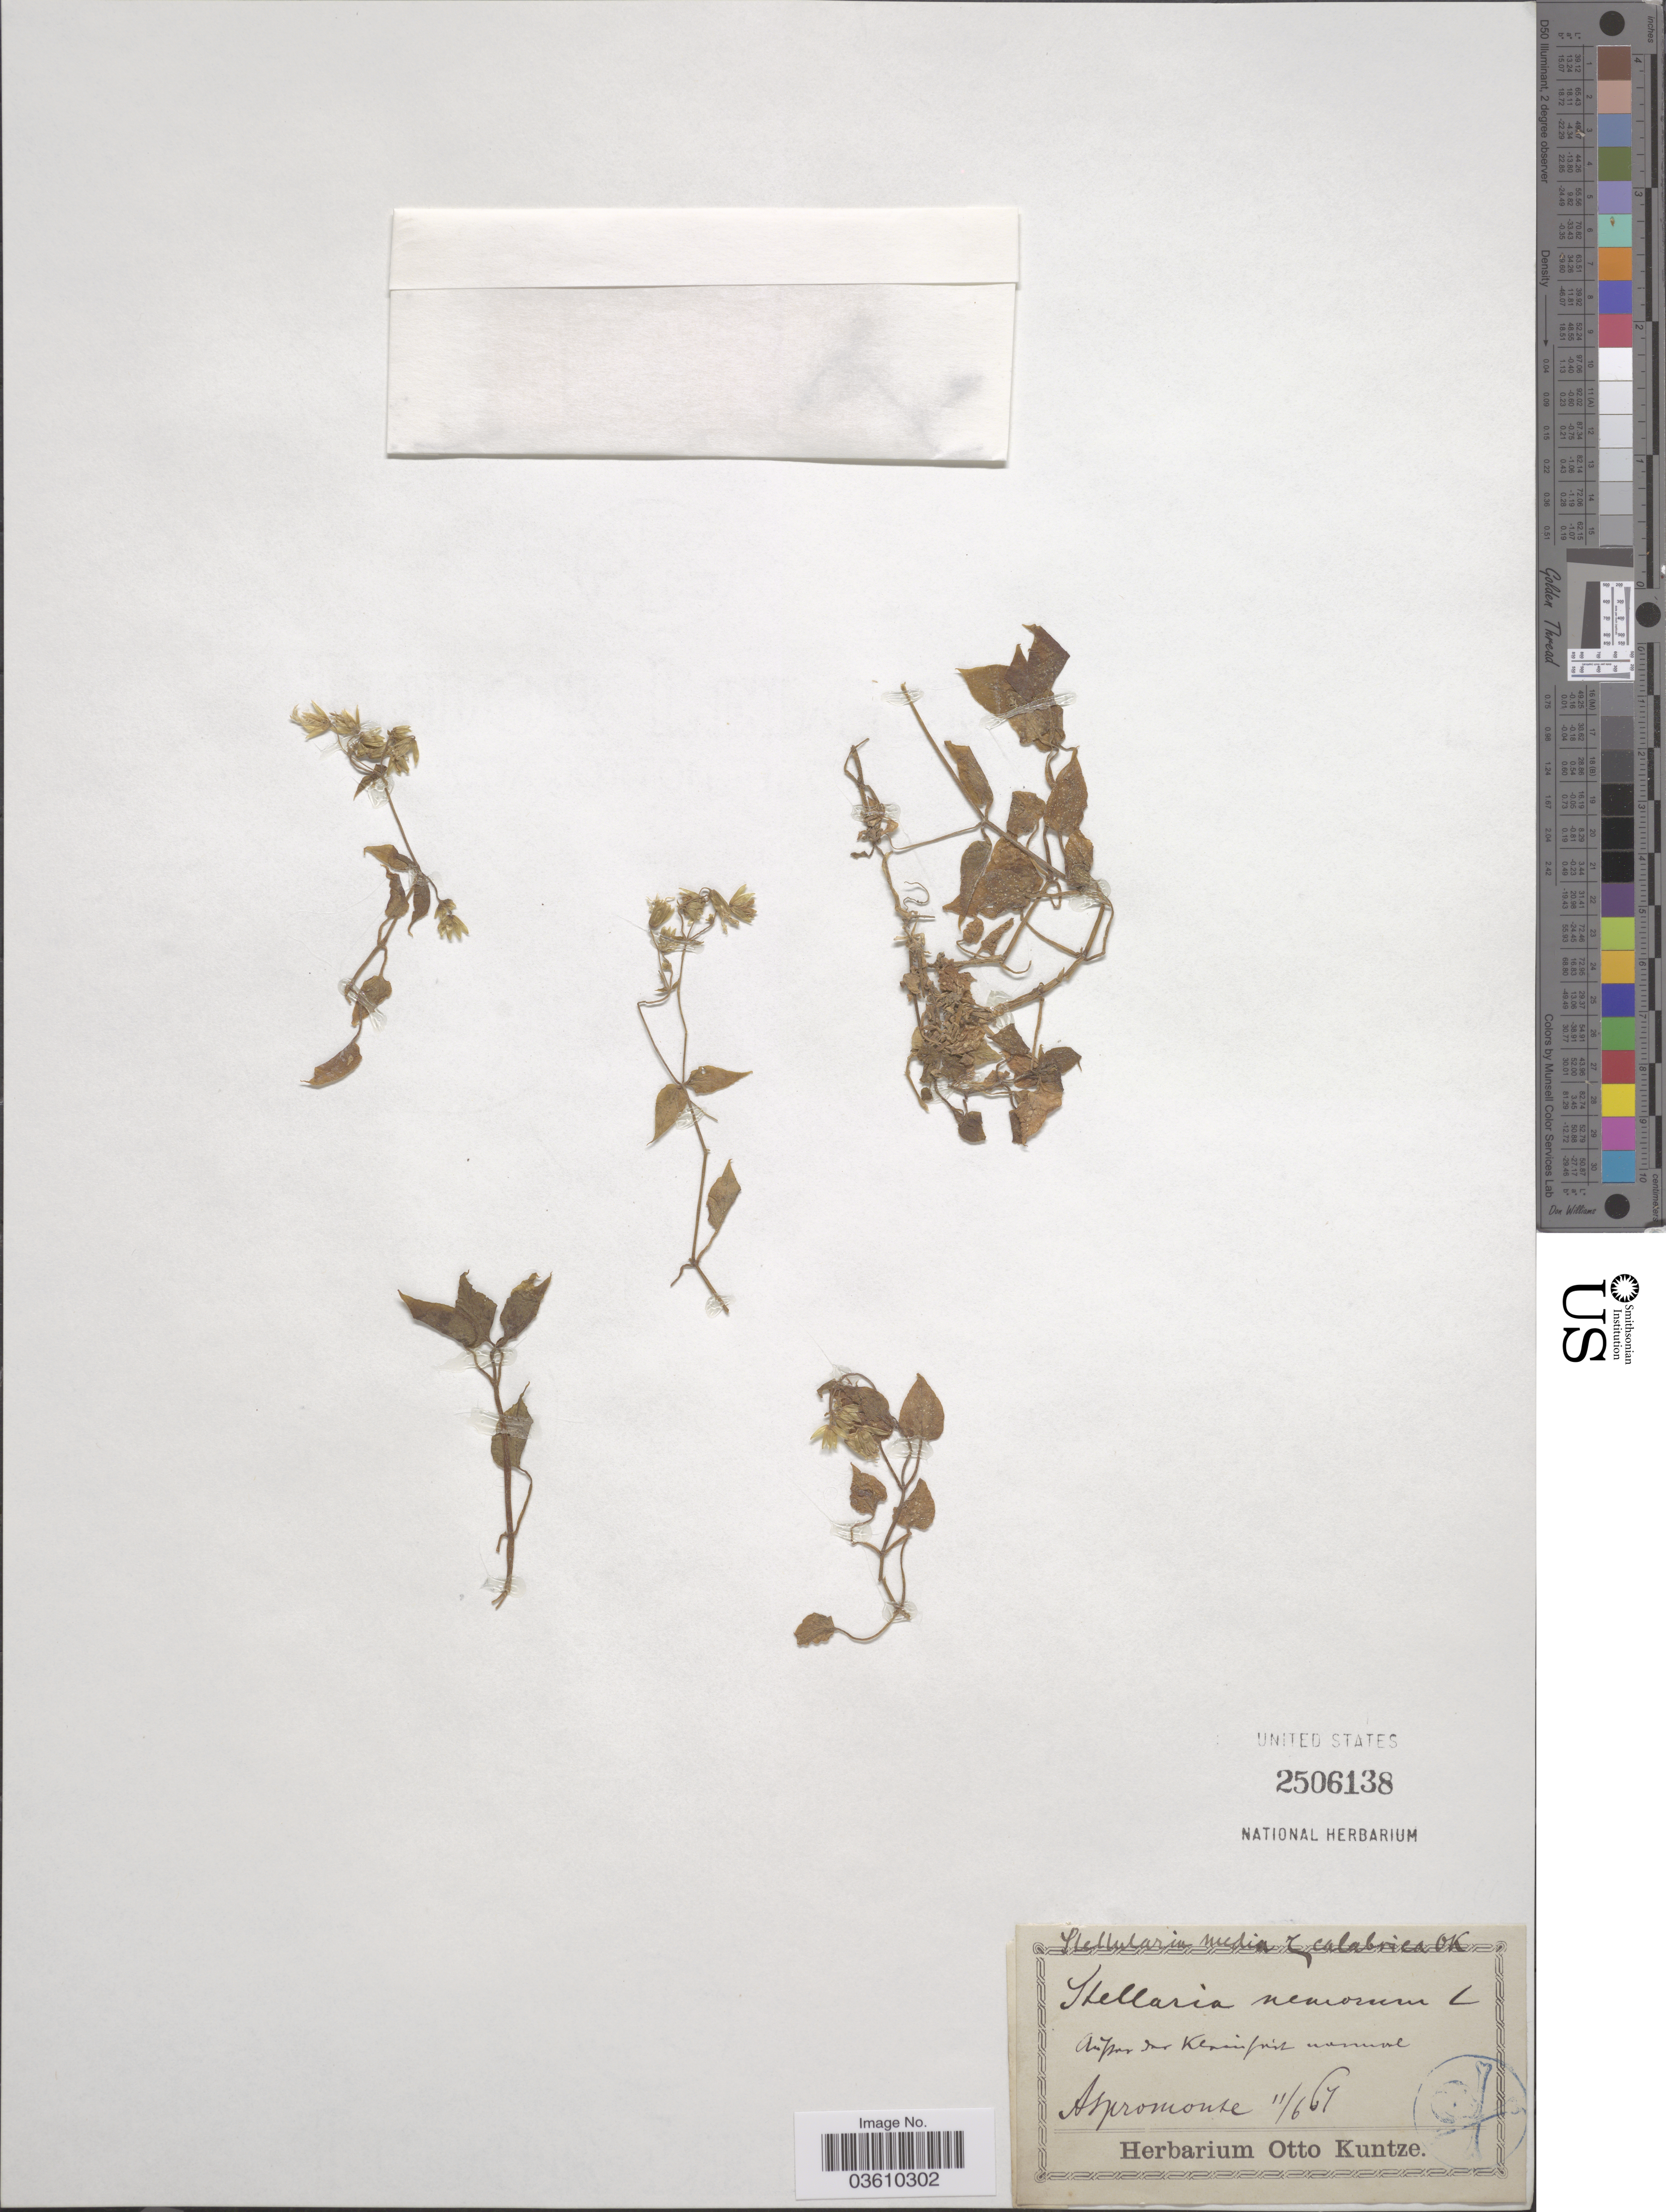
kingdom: Plantae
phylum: Tracheophyta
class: Magnoliopsida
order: Caryophyllales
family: Caryophyllaceae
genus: Stellaria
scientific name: Stellaria media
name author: (L.) Vill.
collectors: ex herb. Otto Kuntze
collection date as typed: Transcribed d/m/y: 11/6/67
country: Italy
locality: Aspromonte.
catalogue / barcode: US 2506138